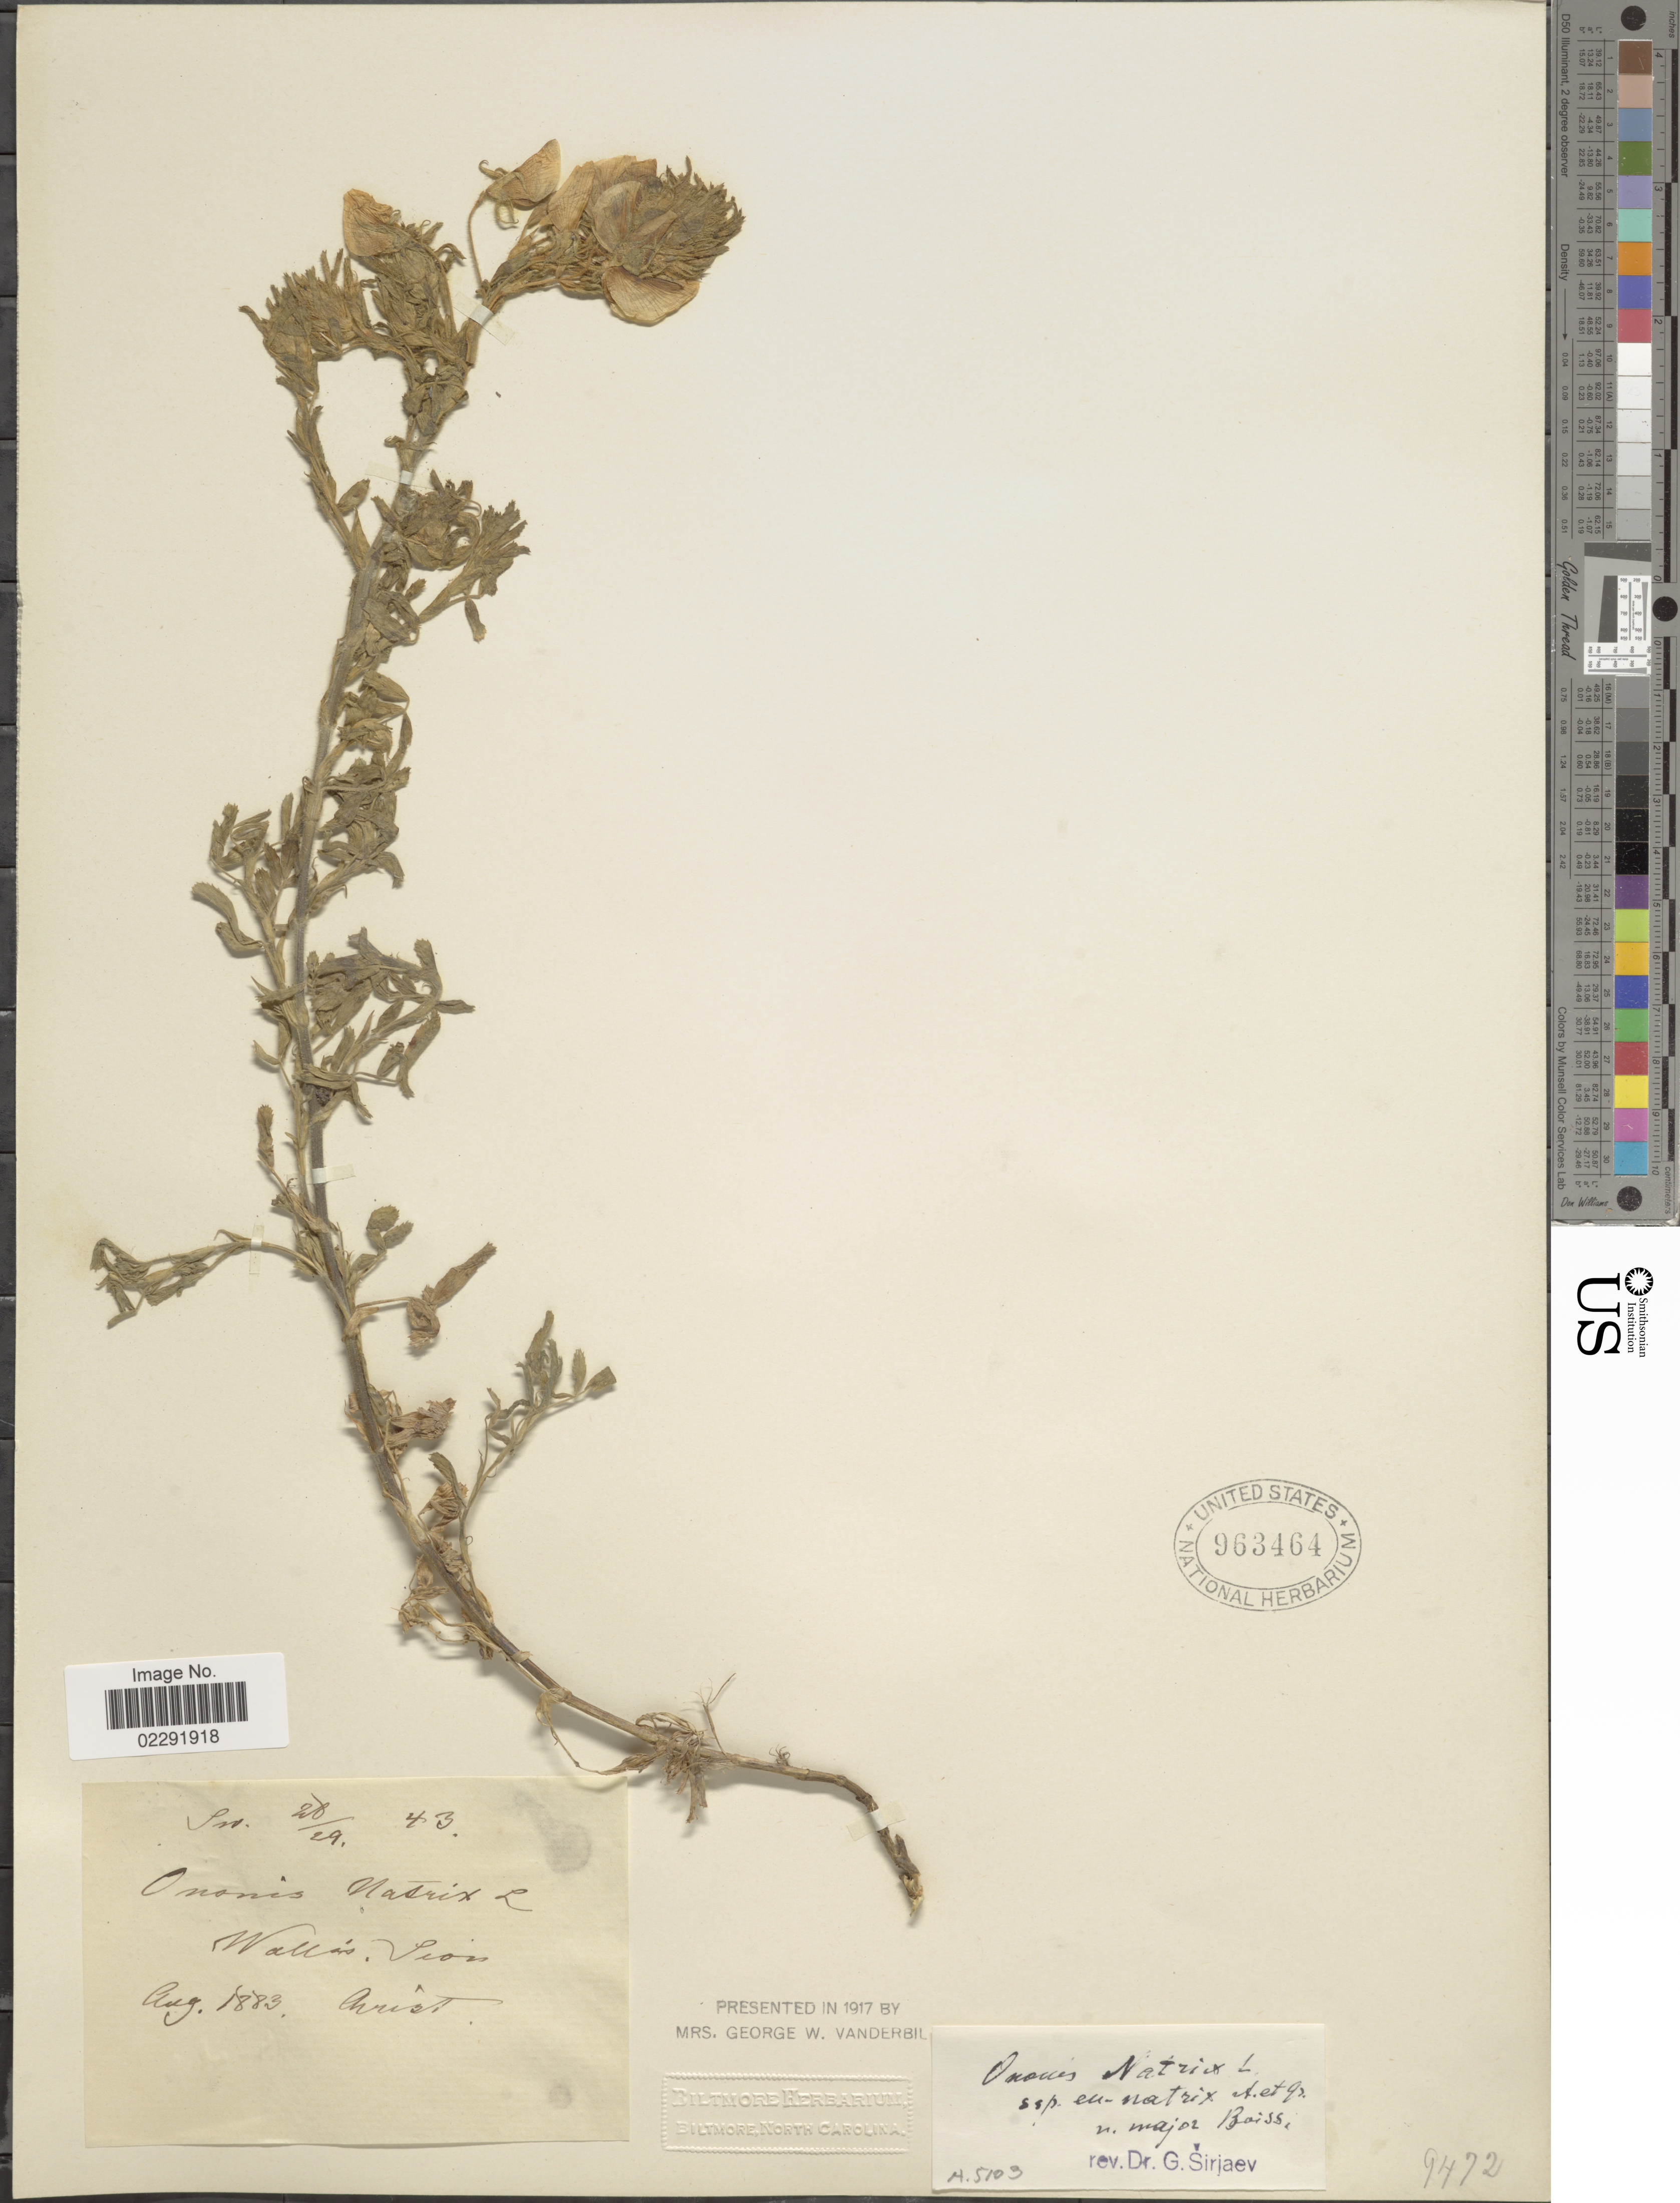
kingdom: Plantae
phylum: Tracheophyta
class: Magnoliopsida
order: Fabales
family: Fabaceae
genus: Ononis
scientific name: Ononis natrix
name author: L.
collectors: Christ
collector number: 43?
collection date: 1883-08-26/1883-08-29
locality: Wallais, Vion. [interpreted]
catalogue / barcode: US 963464